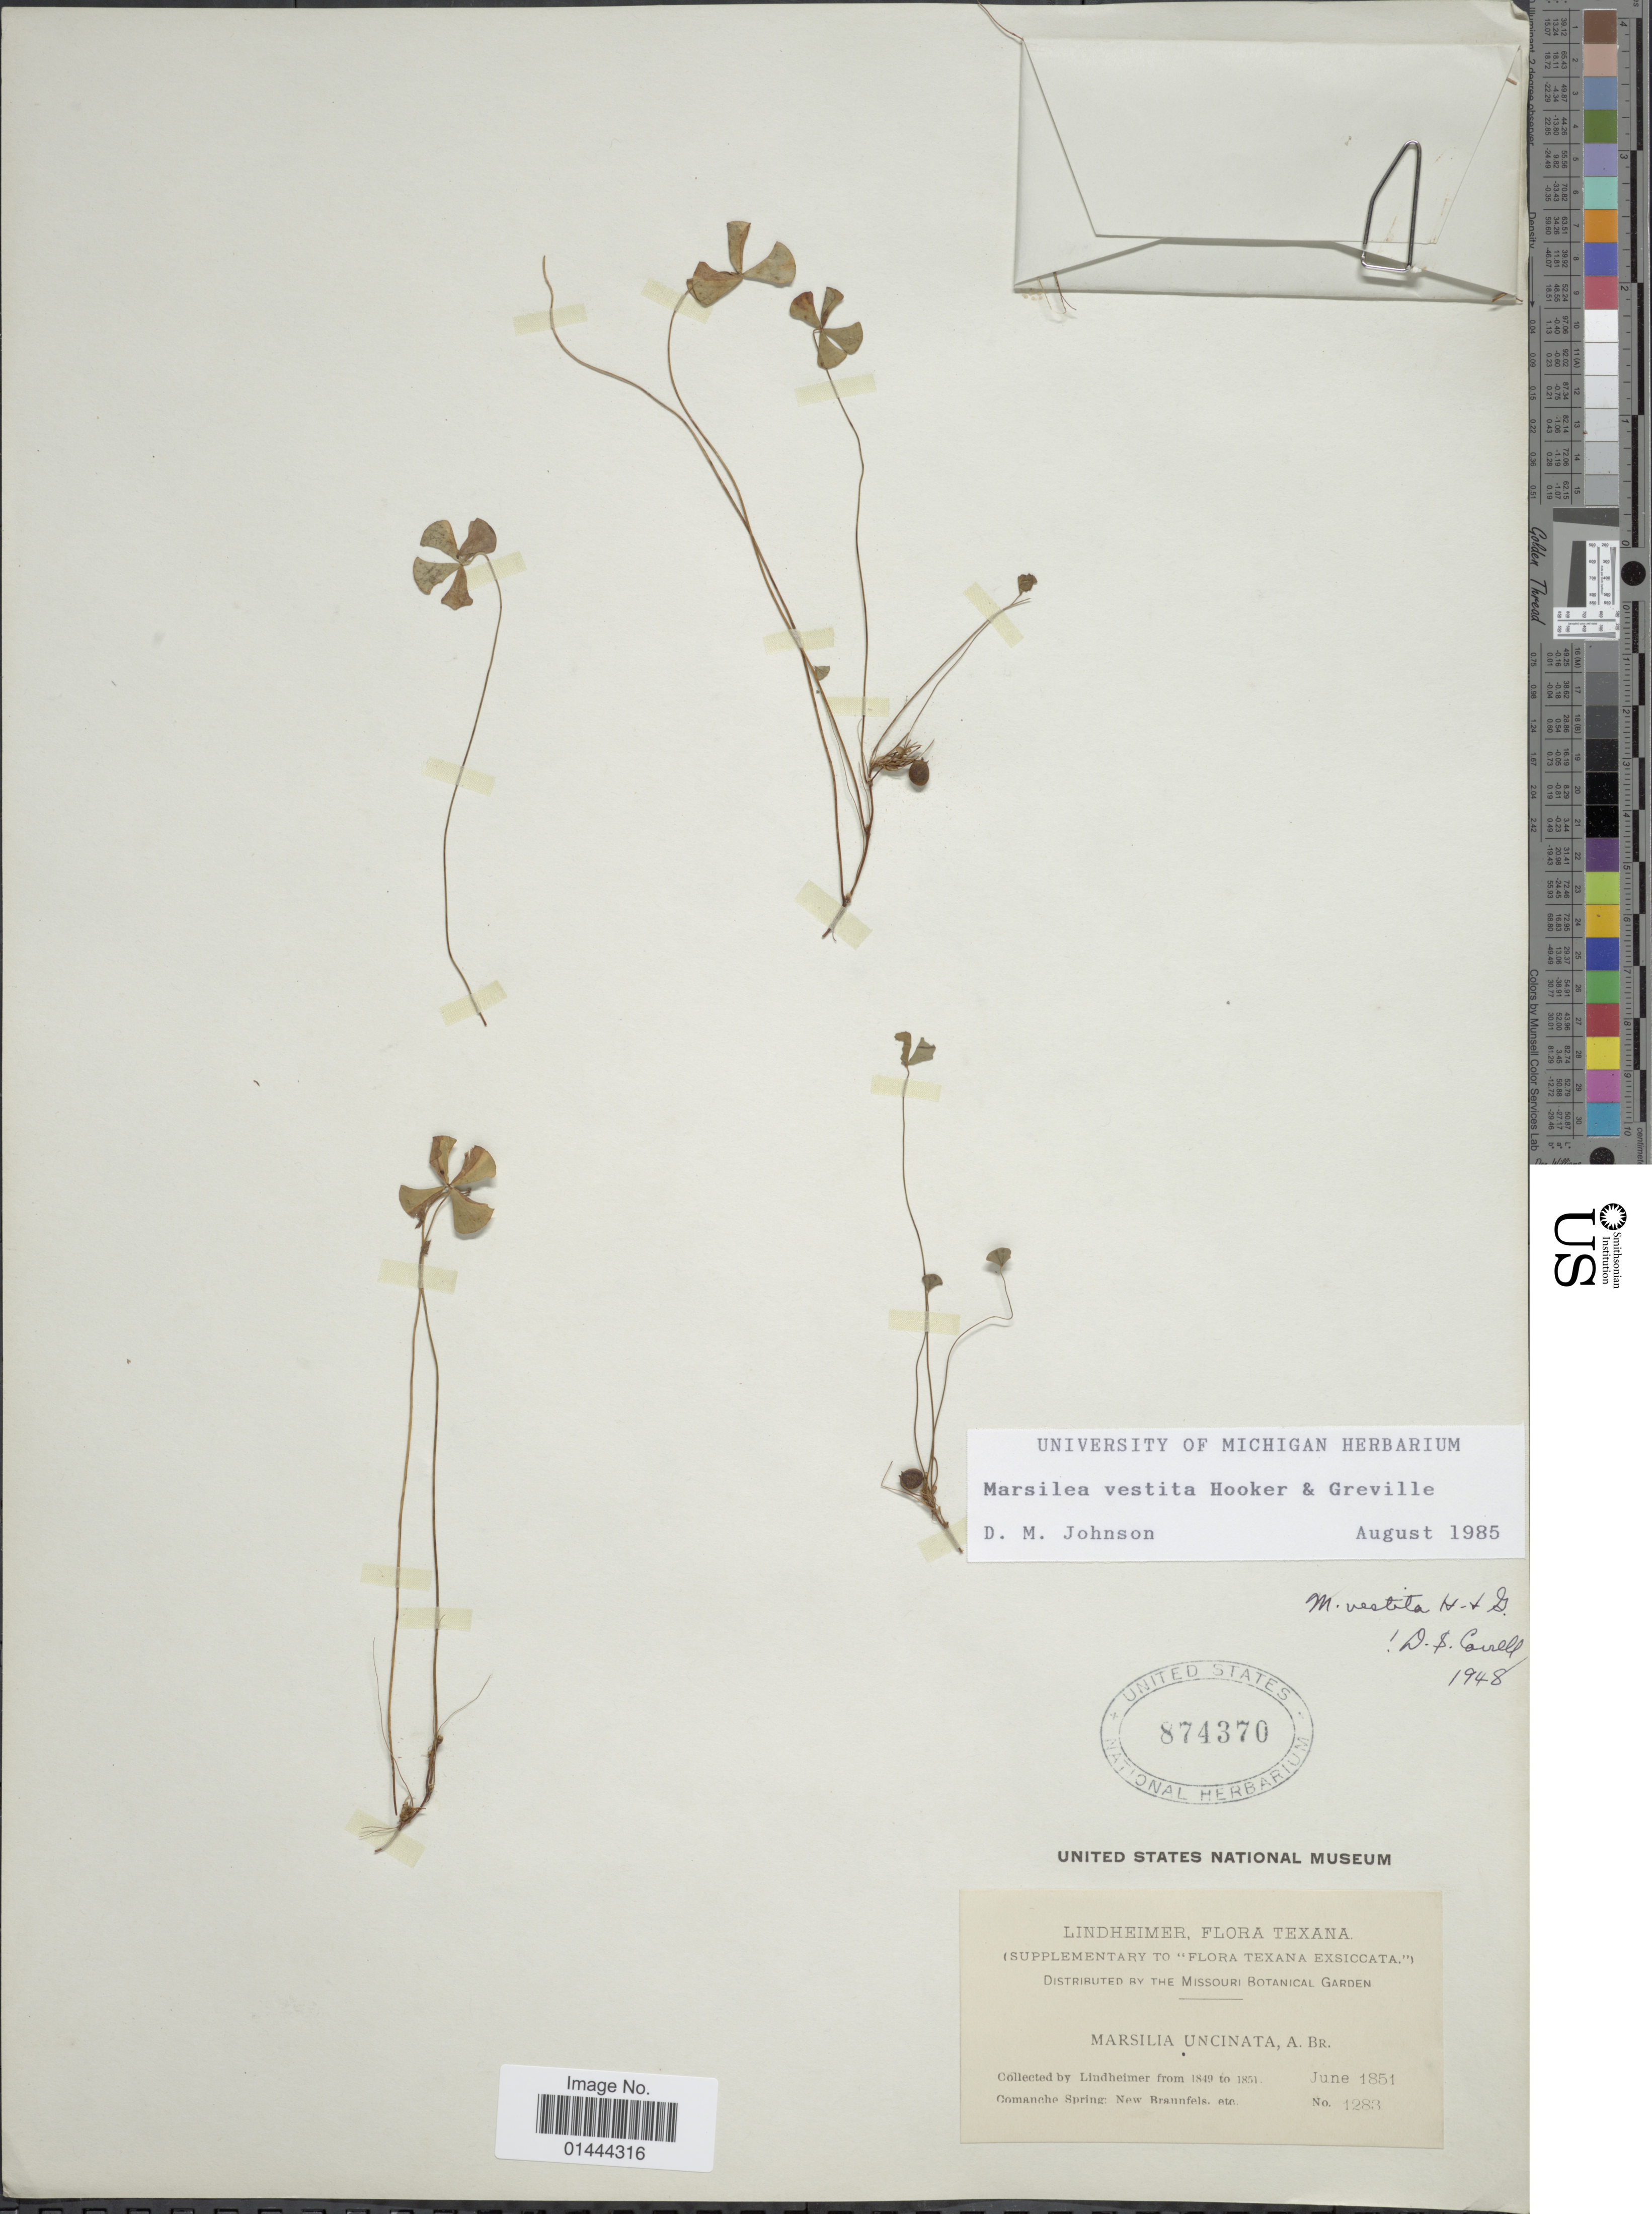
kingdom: Plantae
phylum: Tracheophyta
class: Polypodiopsida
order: Salviniales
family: Marsileaceae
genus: Marsilea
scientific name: Marsilea vestita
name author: Hook. & Grev.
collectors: F. J. Lindheimer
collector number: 1283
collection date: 1851-06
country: United States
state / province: Texas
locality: Comache Spring, New Braunfels, etc.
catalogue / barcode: US 874370